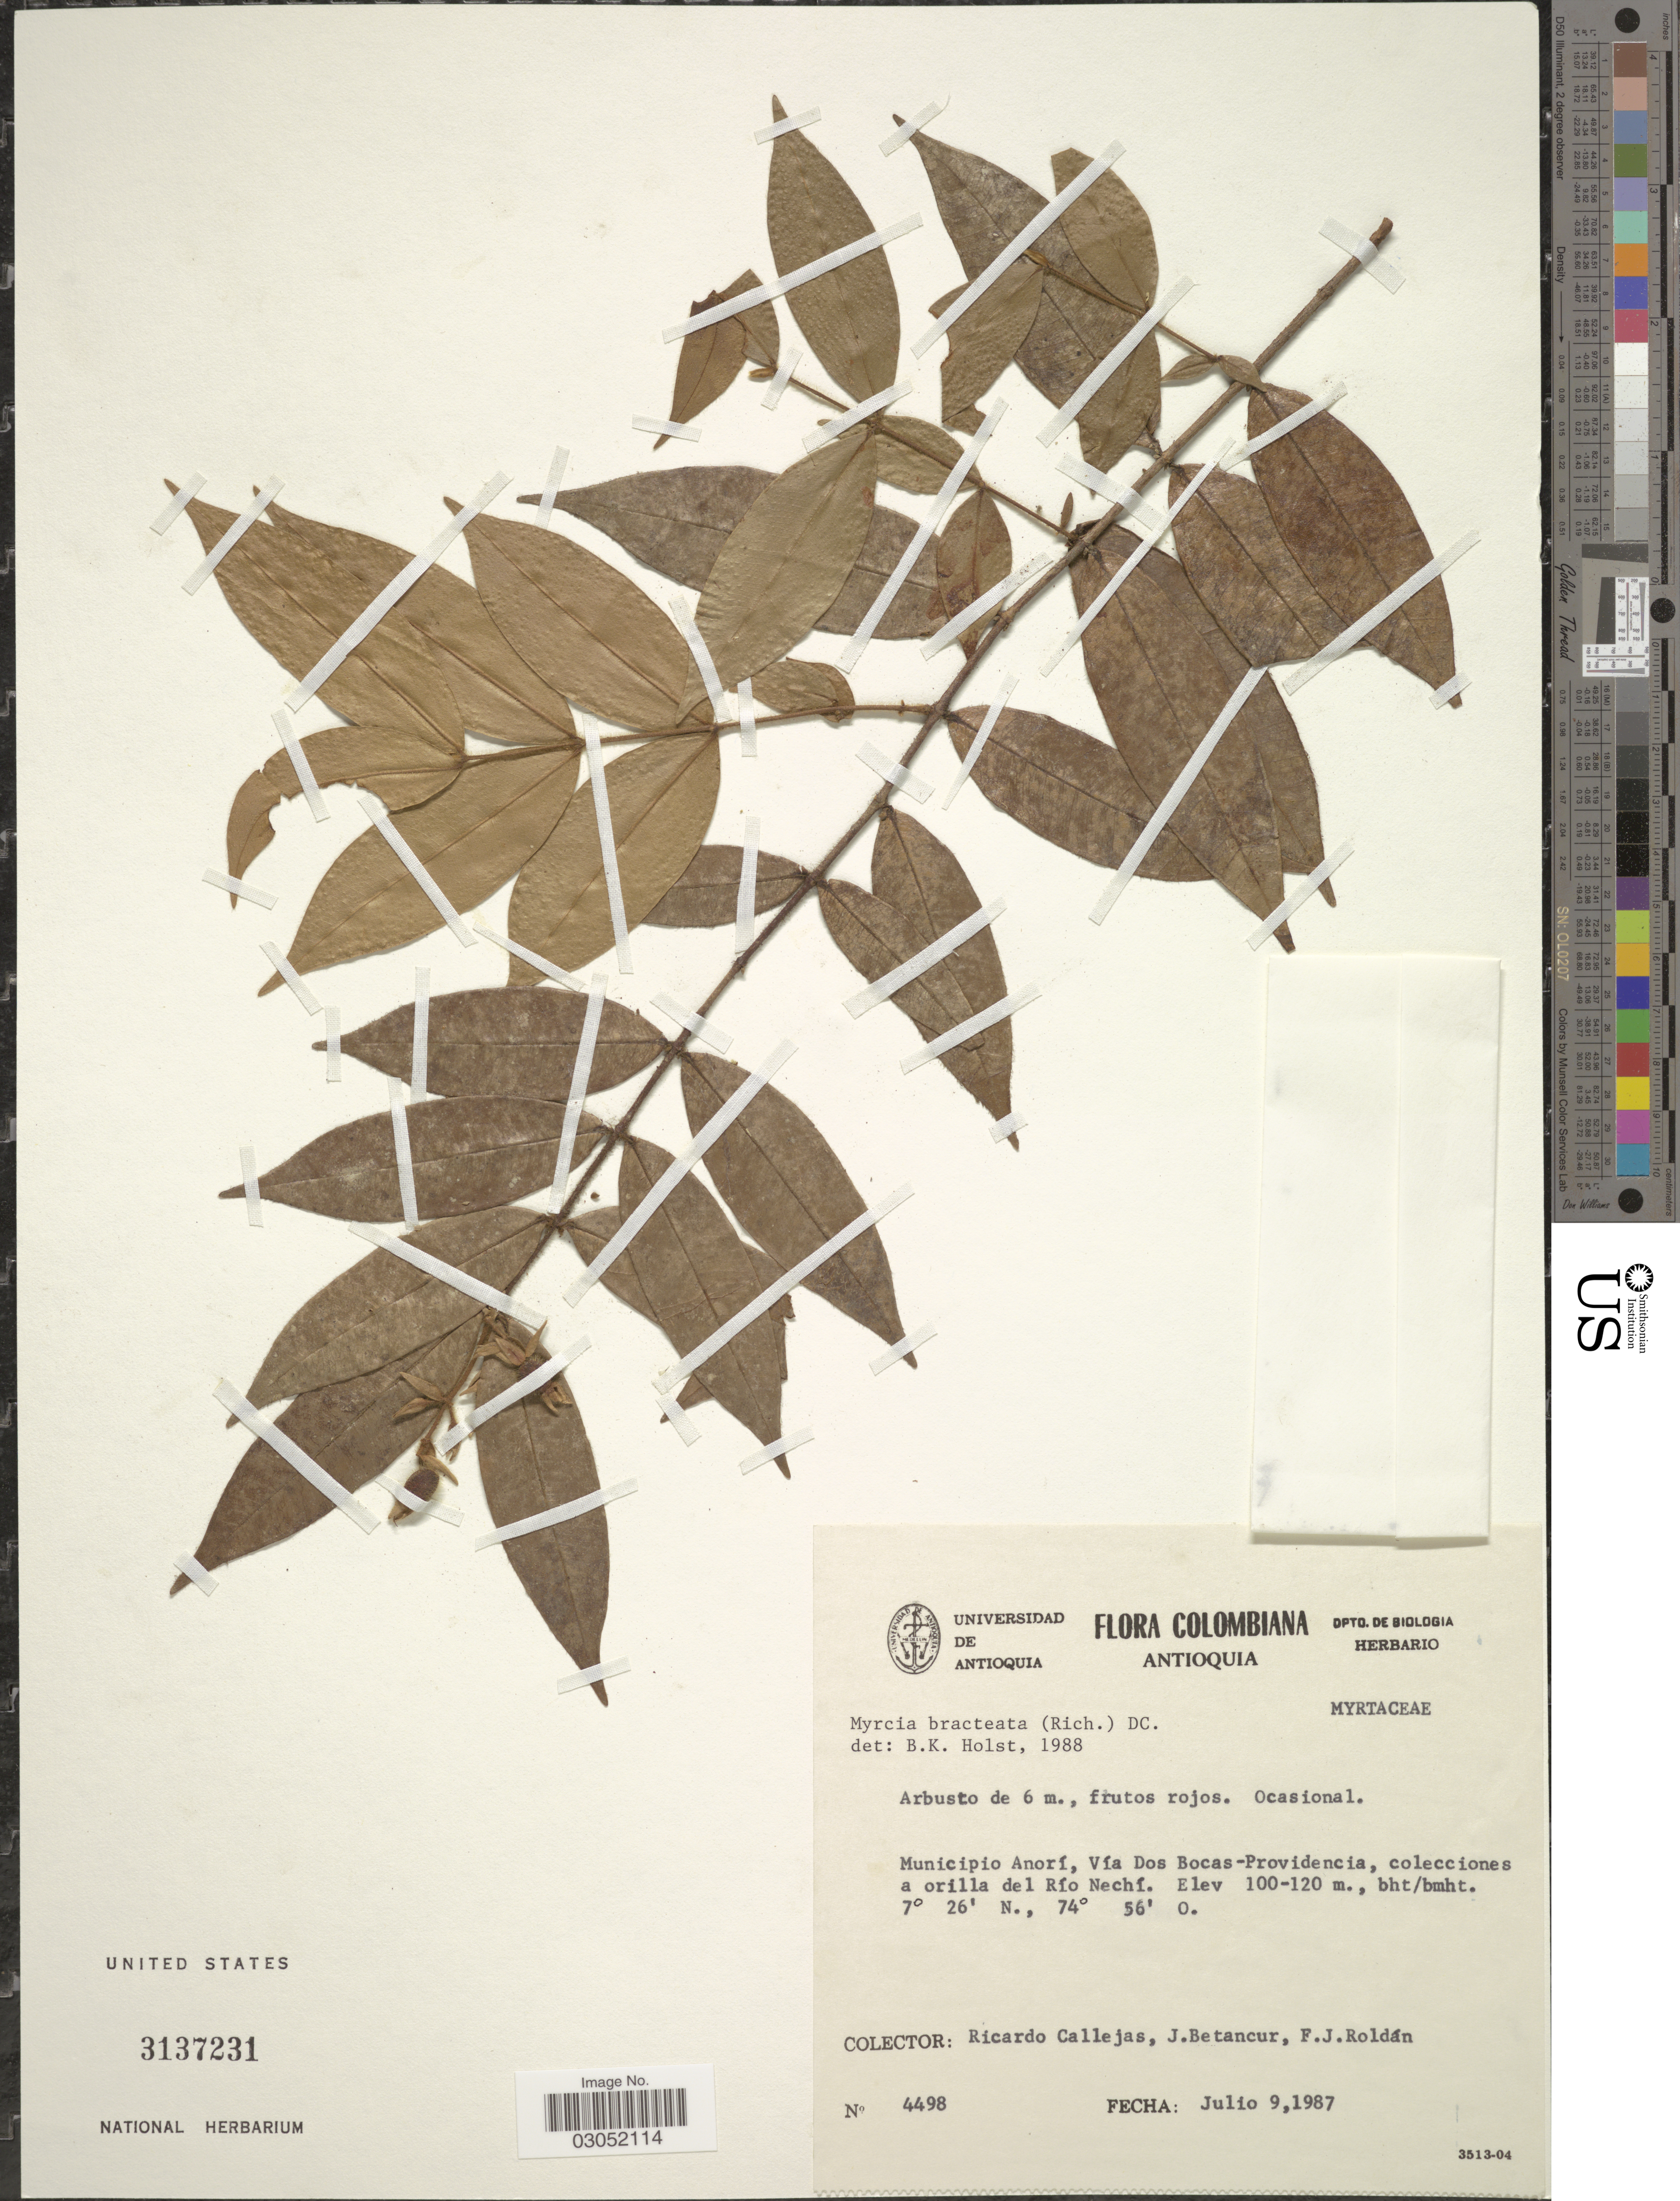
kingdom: Plantae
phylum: Tracheophyta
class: Magnoliopsida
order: Myrtales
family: Myrtaceae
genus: Myrcia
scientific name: Myrcia bracteata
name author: (Rich.) DC.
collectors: R. Callejas, J. Betancur & F. J. Roldán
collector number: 4498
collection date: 1987-07-09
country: Colombia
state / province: Antioquia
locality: Municipio Anorí, Vía Dos Bocas-Providencia, colecciones a orilla del Río Nechí.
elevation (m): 100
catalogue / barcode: US 3137231